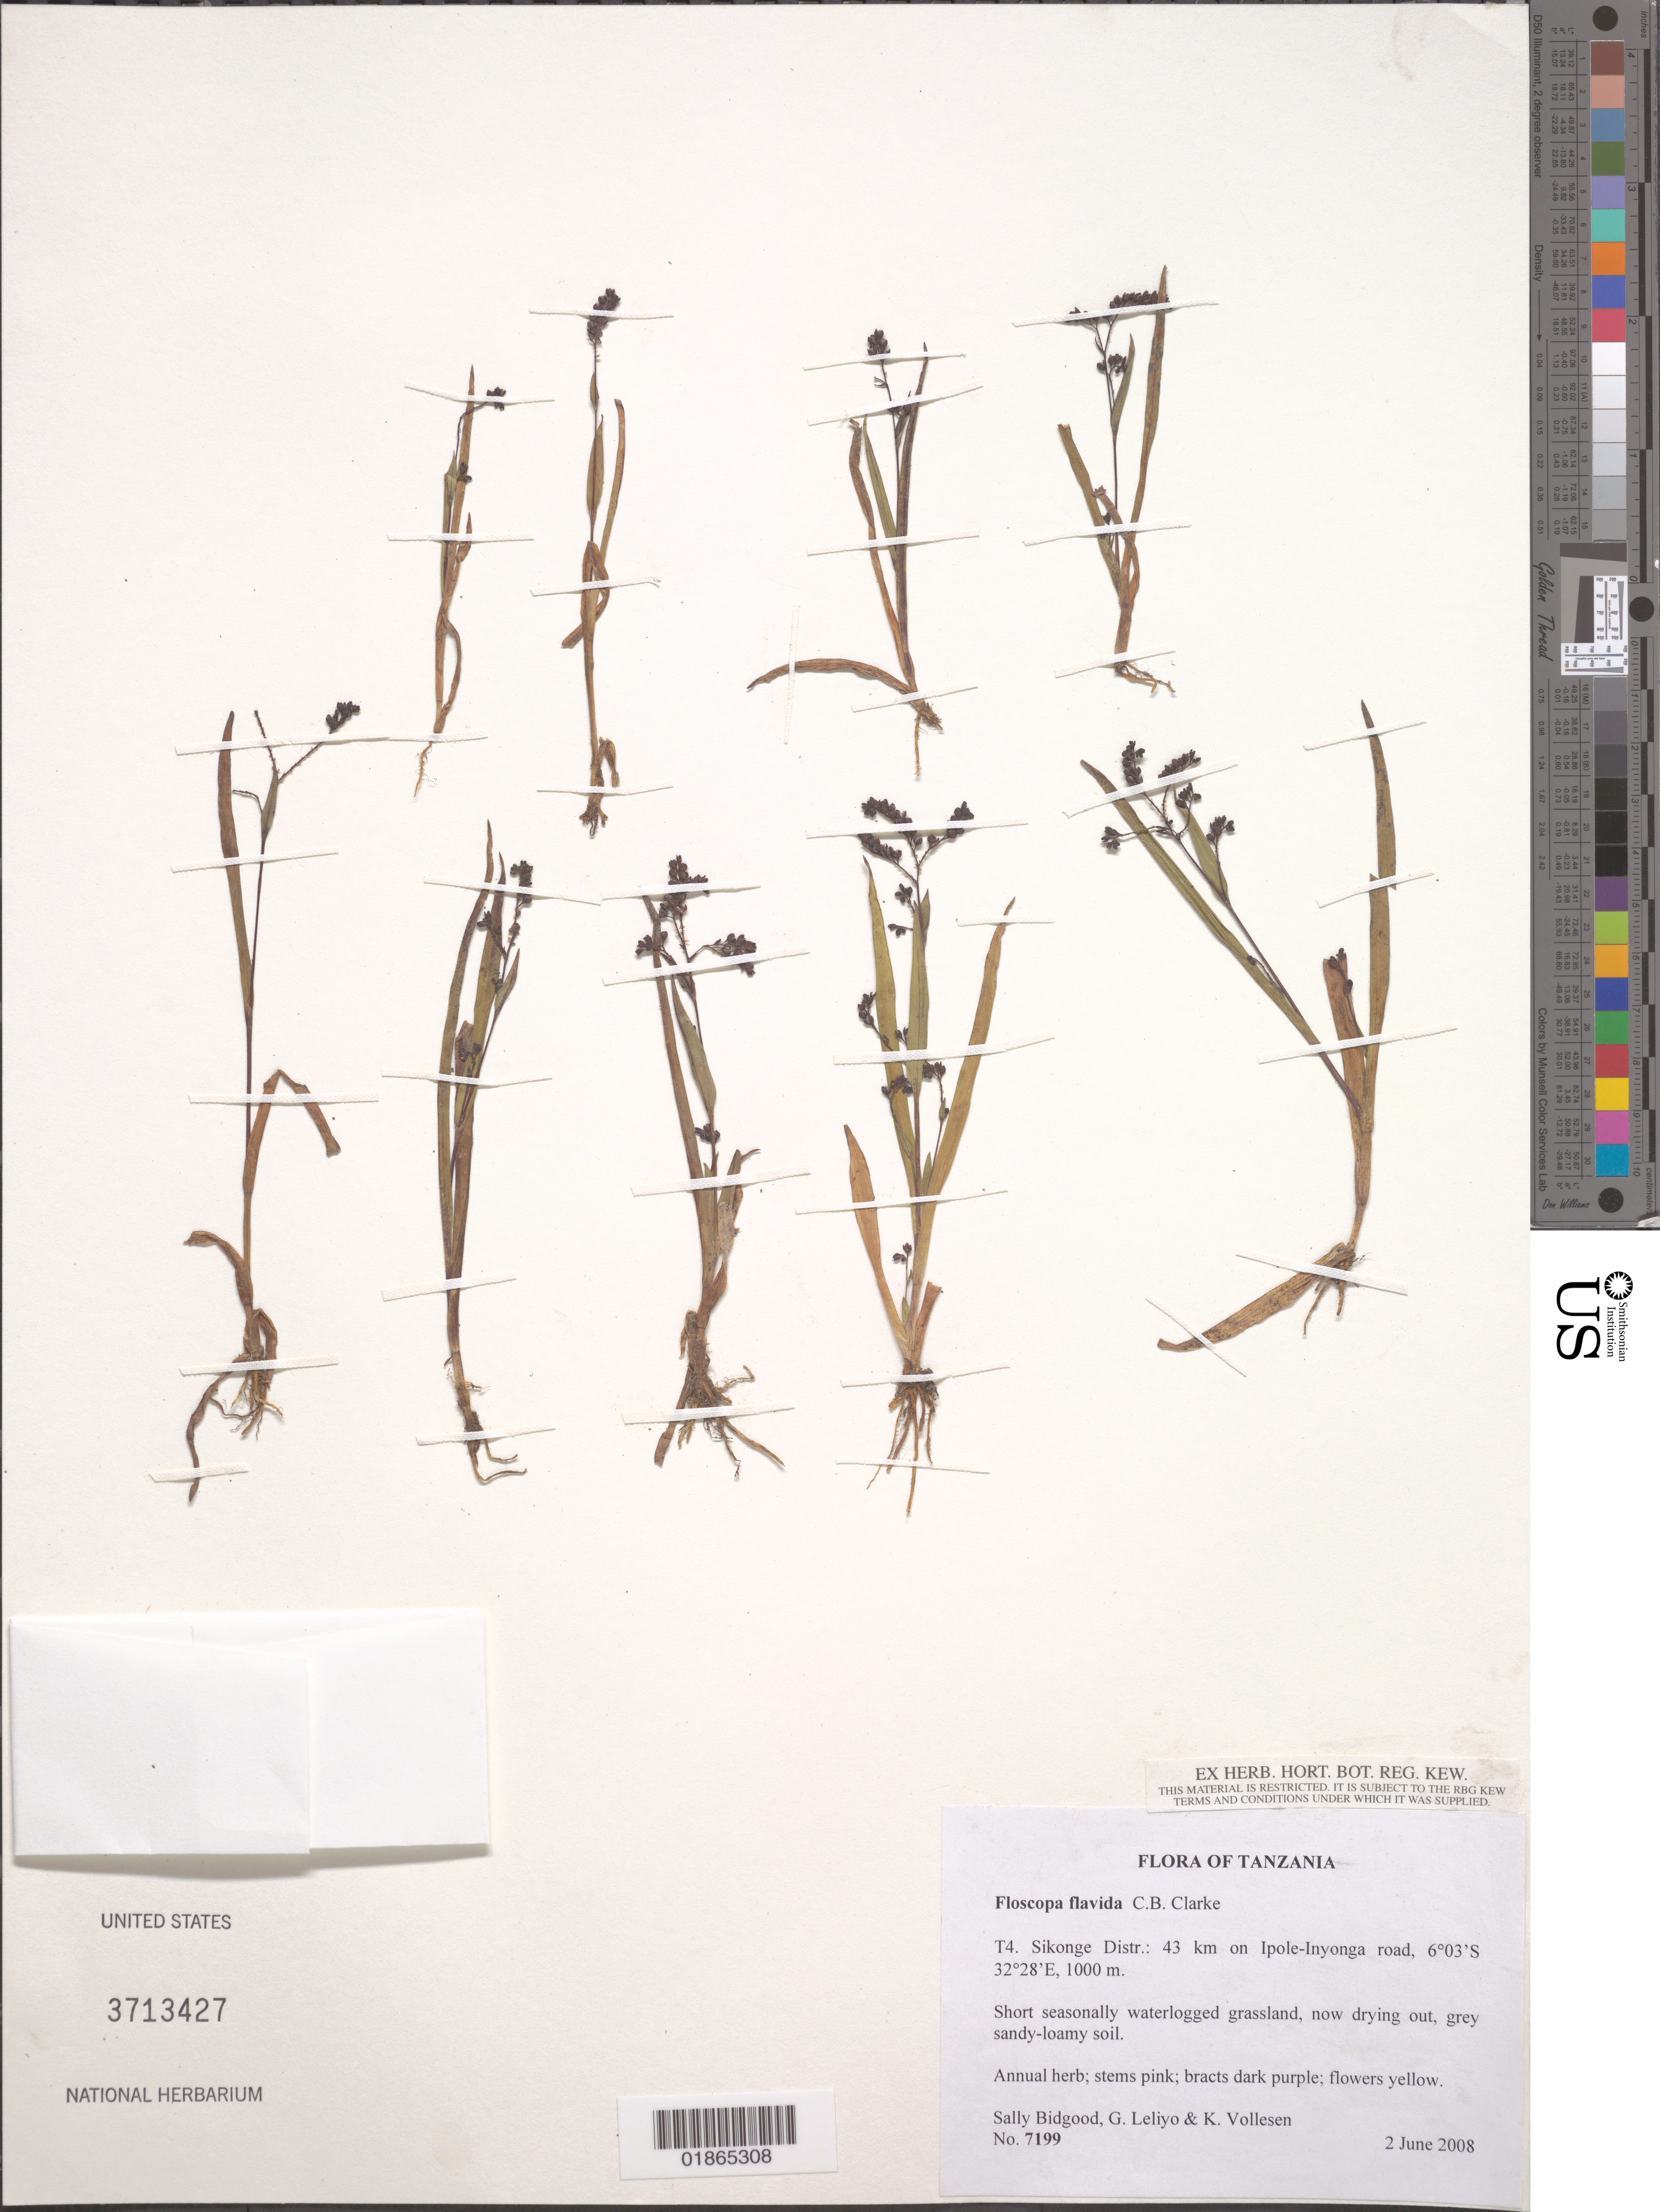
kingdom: Plantae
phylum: Tracheophyta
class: Liliopsida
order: Commelinales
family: Commelinaceae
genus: Floscopa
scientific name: Floscopa flavida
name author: C.B. Clarke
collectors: S. Bidgood, G. Leliyo & K. Vollesen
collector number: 7199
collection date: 2008-06-02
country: Tanzania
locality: Tanzania. T4. Sikonge Distr.: 43 km on Ipole-Inyonga road.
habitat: Short seasonally waterlogged grassland, now drying out,grey sandy-loamy soil.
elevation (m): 1000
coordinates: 6 03 S, 32 28 E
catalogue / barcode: US 3713427